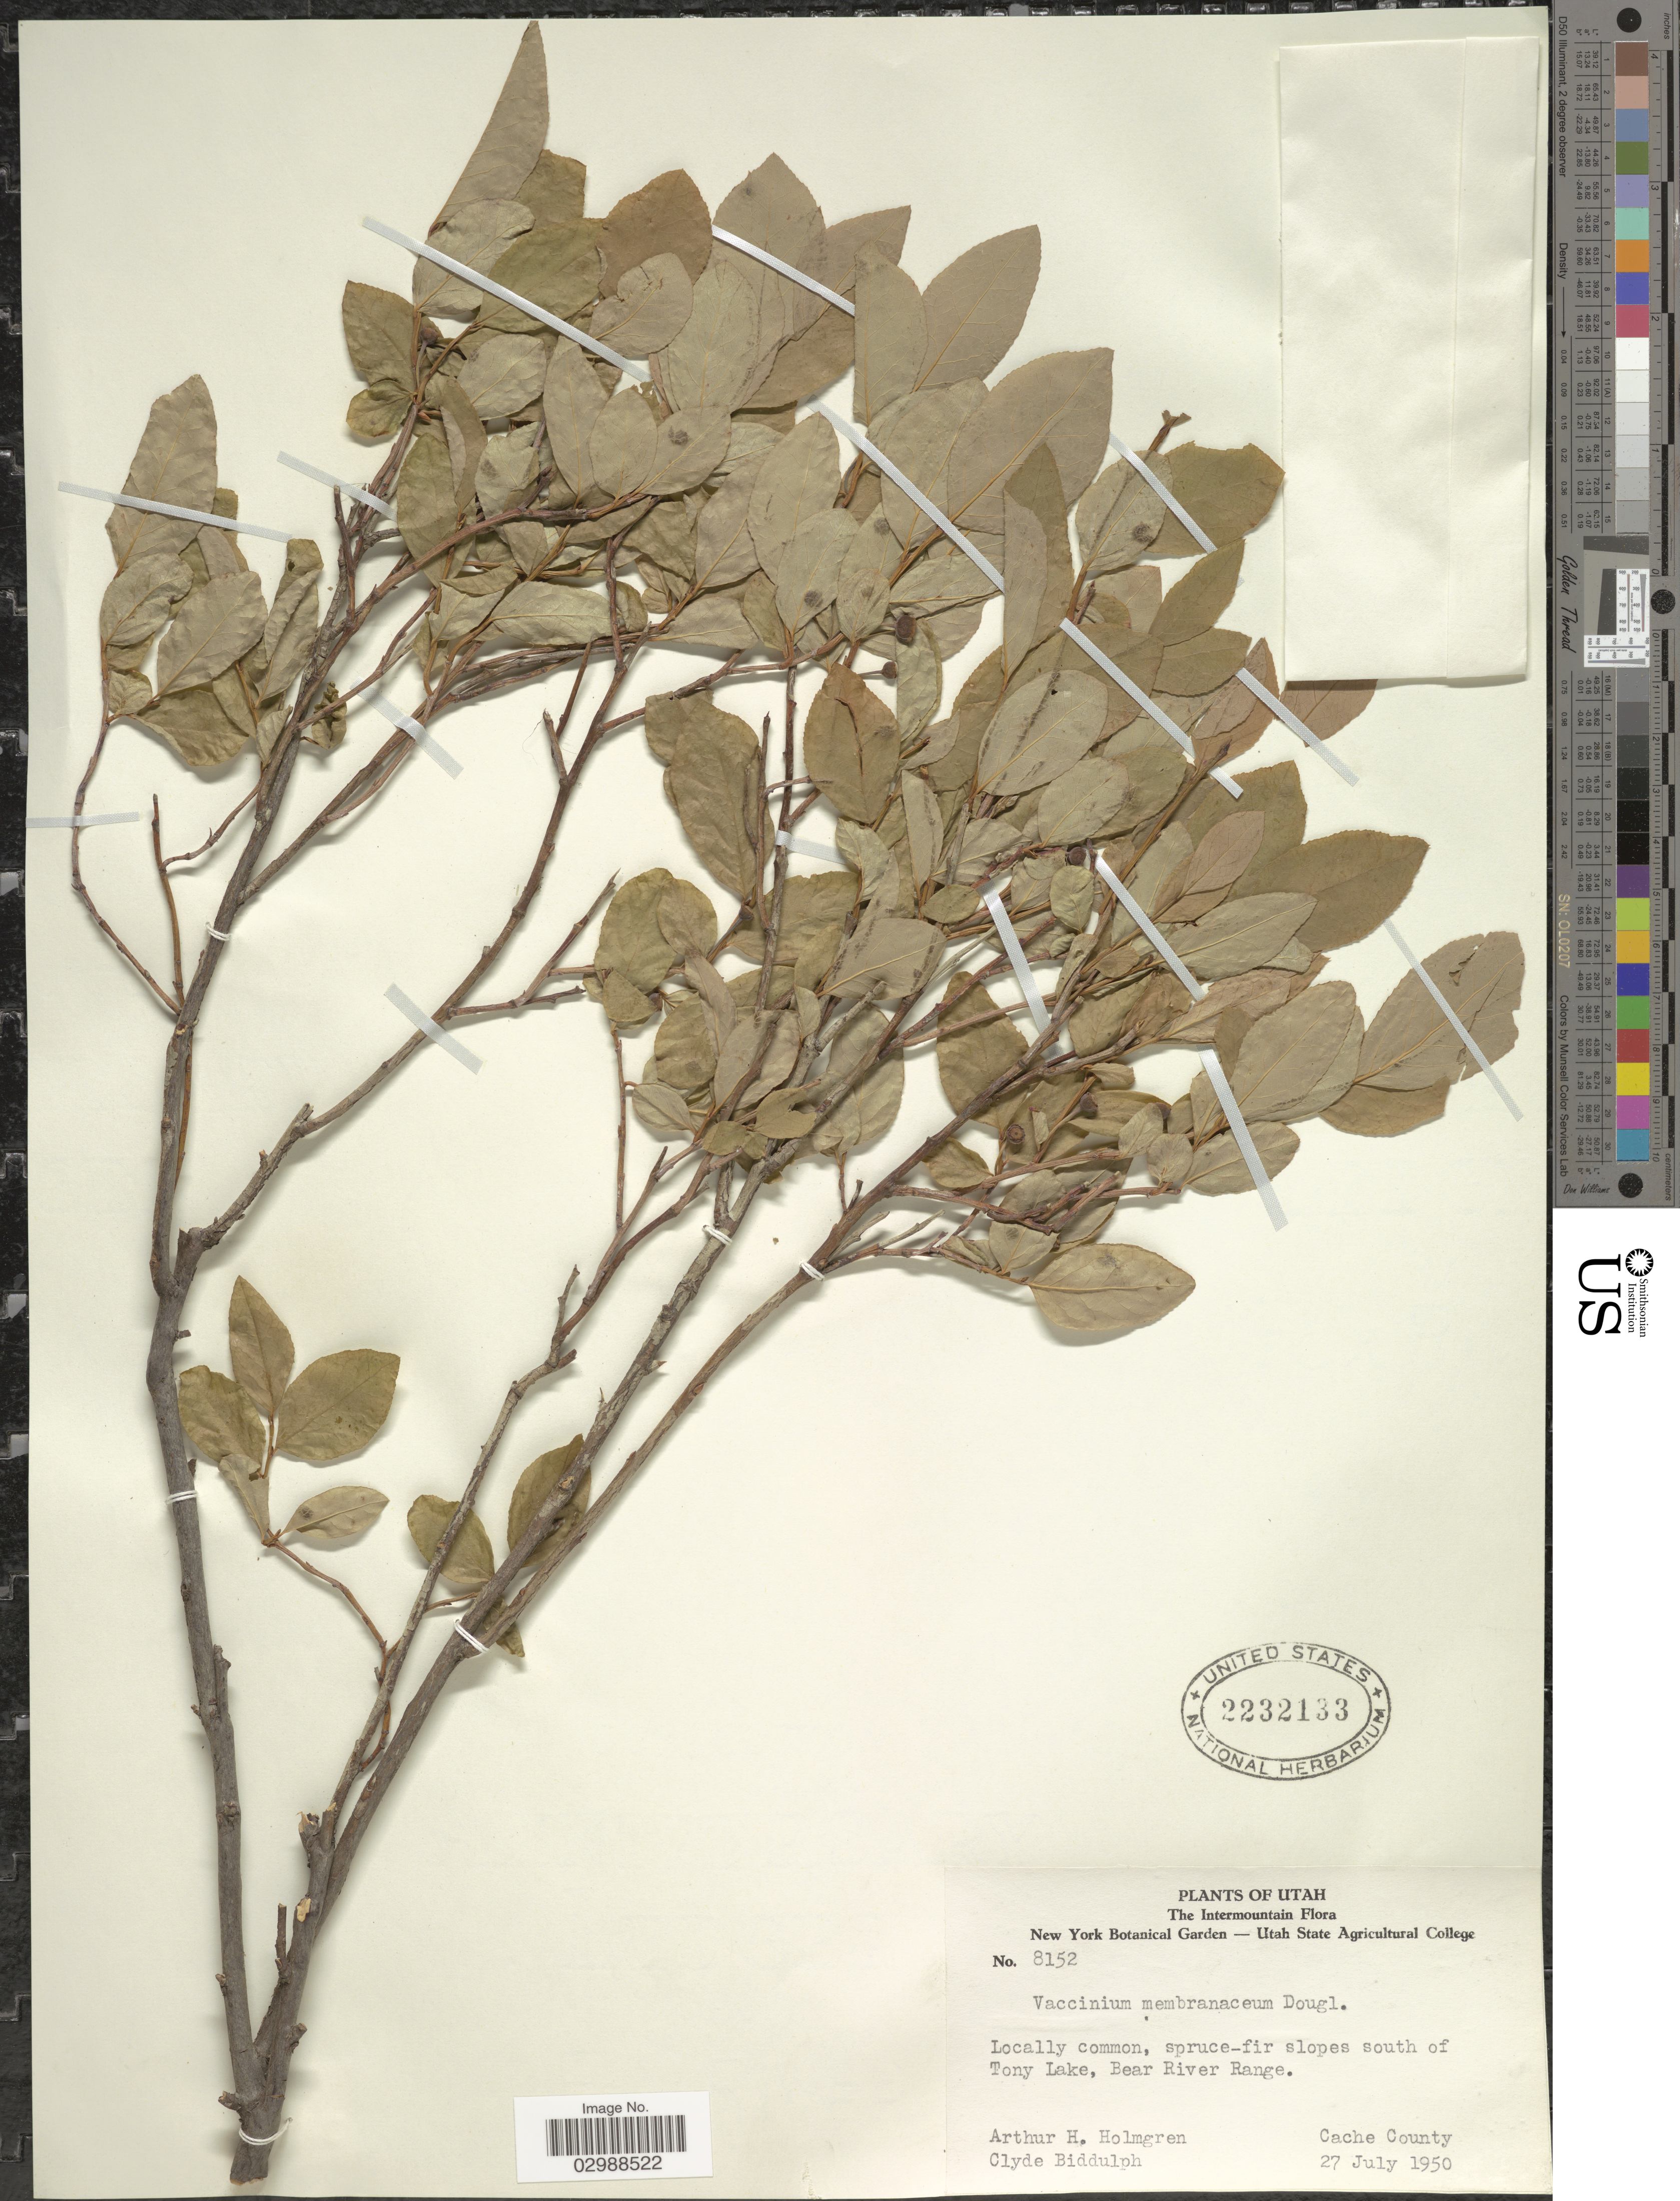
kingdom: Plantae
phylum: Tracheophyta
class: Magnoliopsida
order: Ericales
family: Ericaceae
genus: Vaccinium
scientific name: Vaccinium membranaceum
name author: Douglas ex Torr.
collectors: A. H. Holmgren & C. Biddulph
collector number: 8152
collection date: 1950-07-27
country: United States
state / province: Utah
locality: South of Tony Lake, Bear River Range, Cache County.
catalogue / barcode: US 2232133